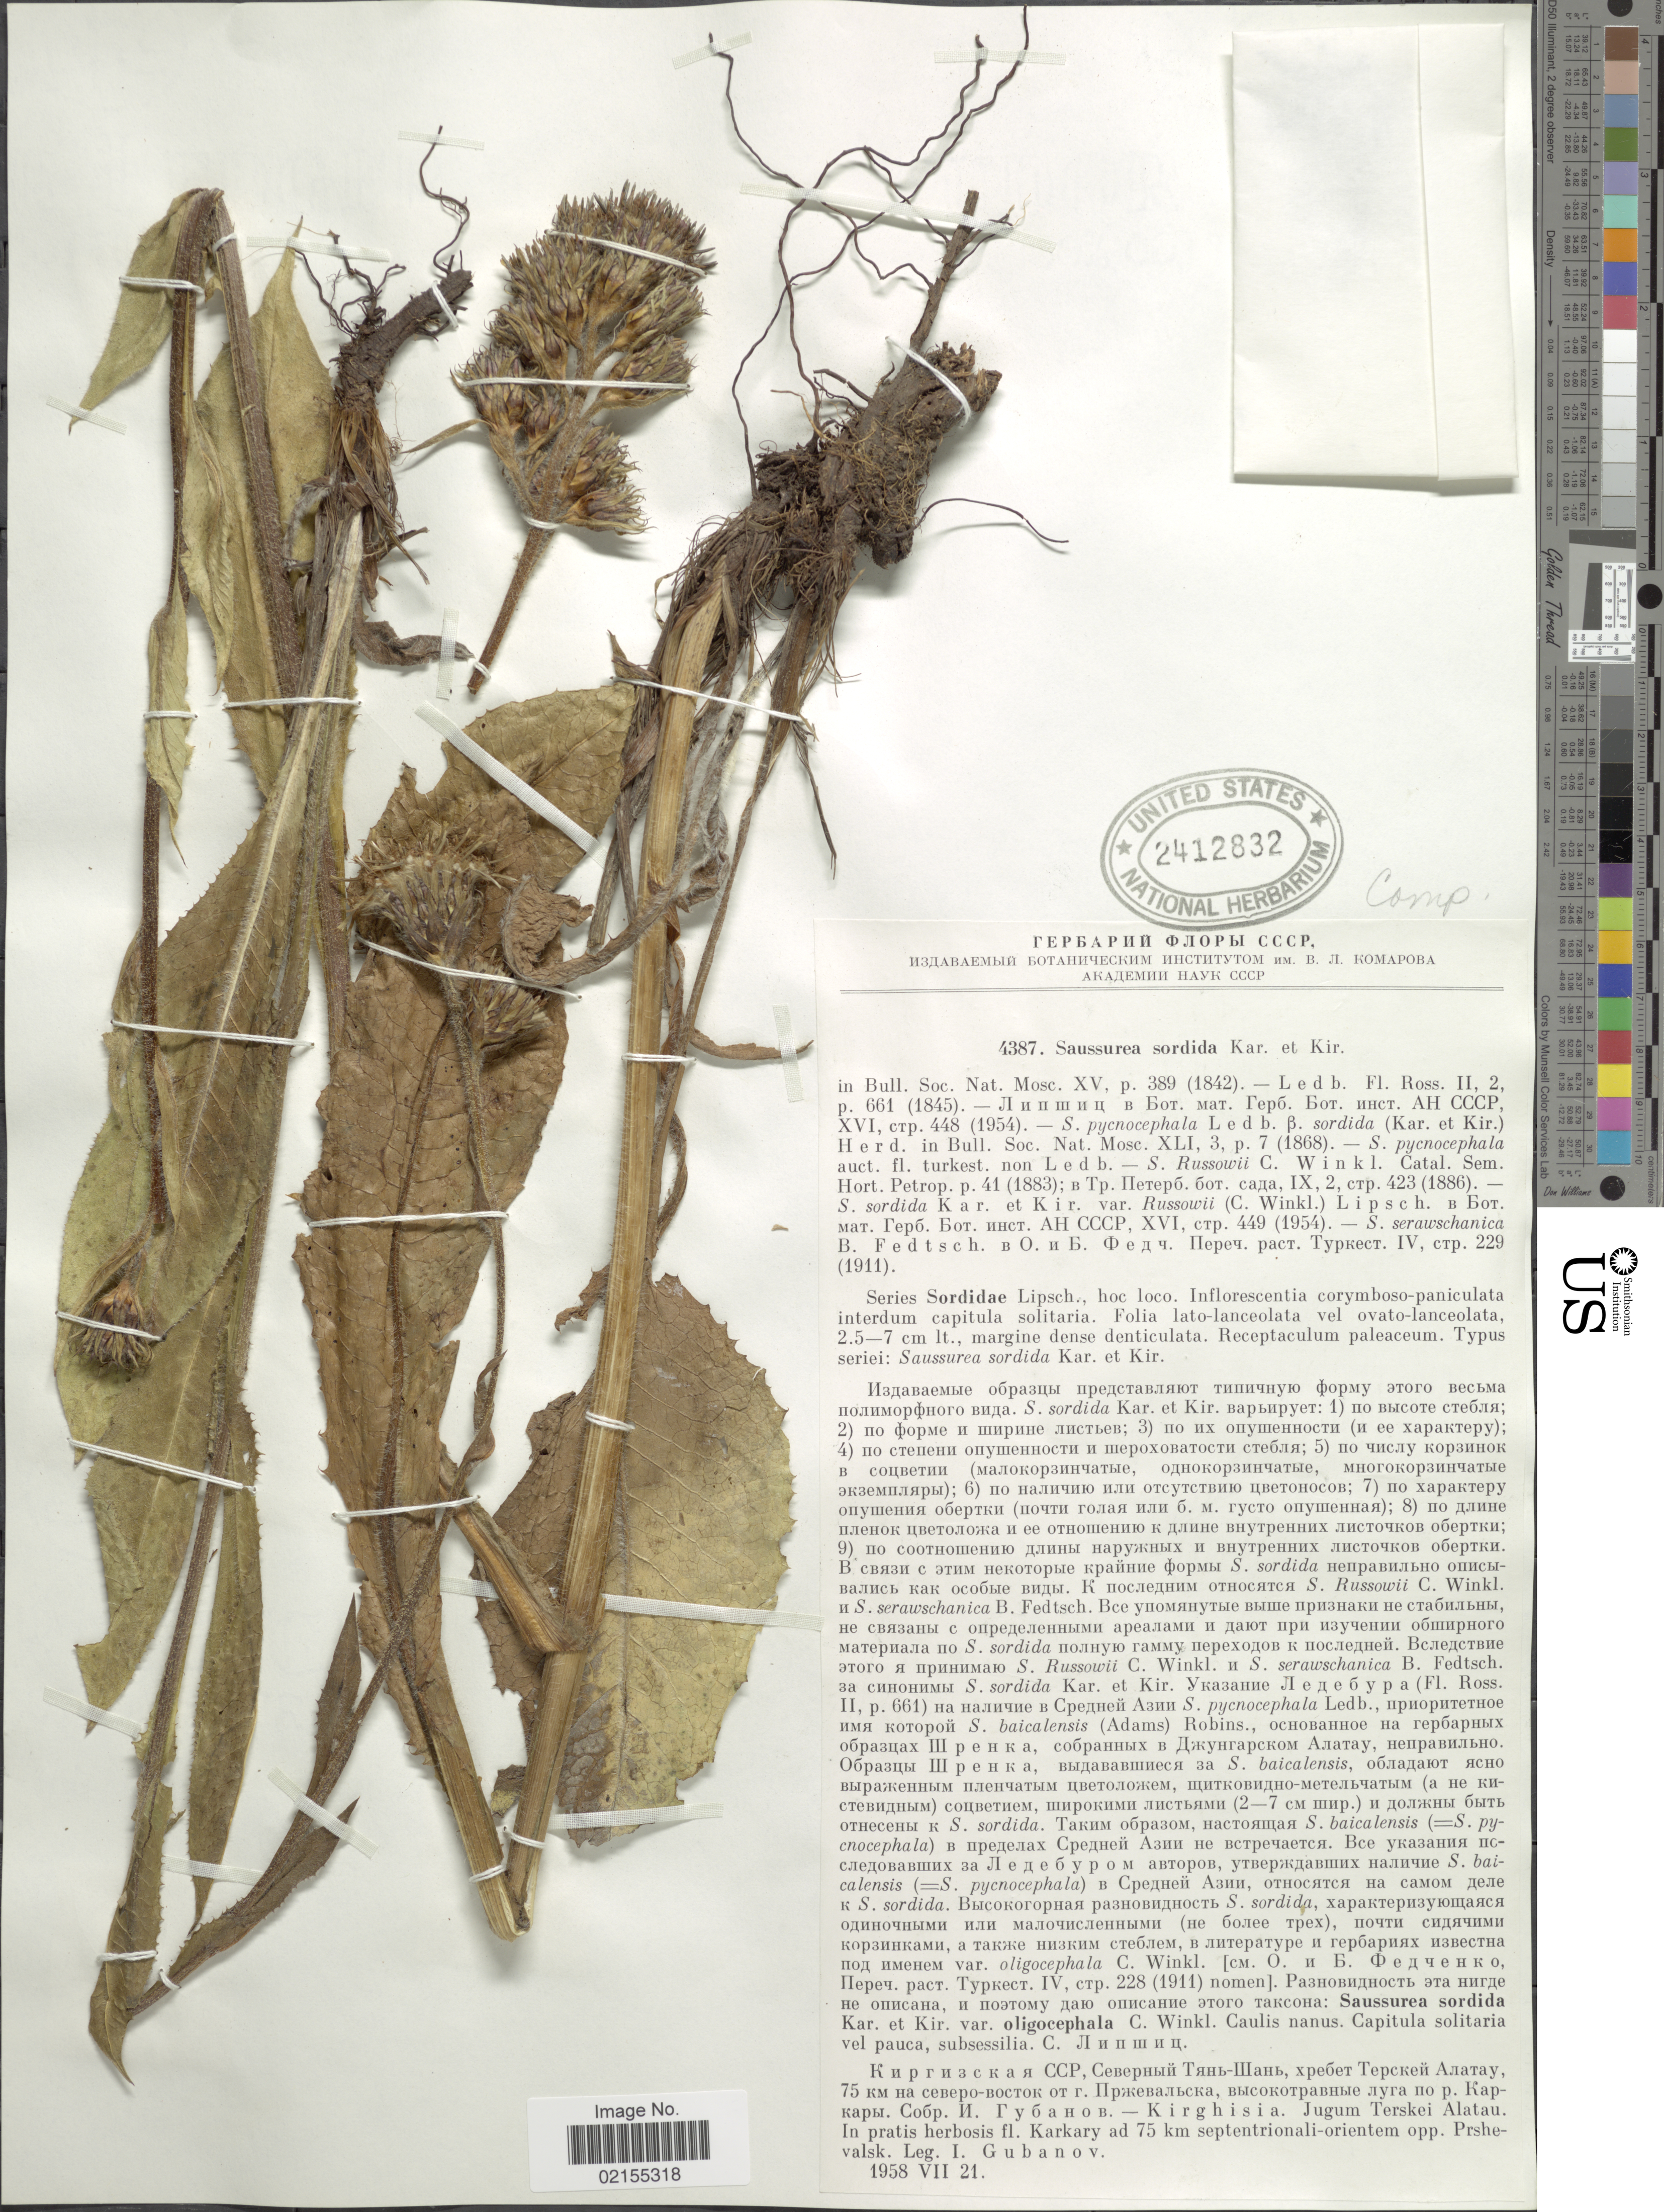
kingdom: Plantae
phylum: Tracheophyta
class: Magnoliopsida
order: Asterales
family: Asteraceae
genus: Saussurea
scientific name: Saussurea sordida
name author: Kar. & Kir.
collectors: I. Gubanov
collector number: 4387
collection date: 1958-07-21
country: Kyrgyzstan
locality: Kirghisia, Jugum Terskei Alatau, In pratis herbosis fl. Karkary ad 75 km septentrionali-orientem opp. Prshevalsk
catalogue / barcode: US 2412832